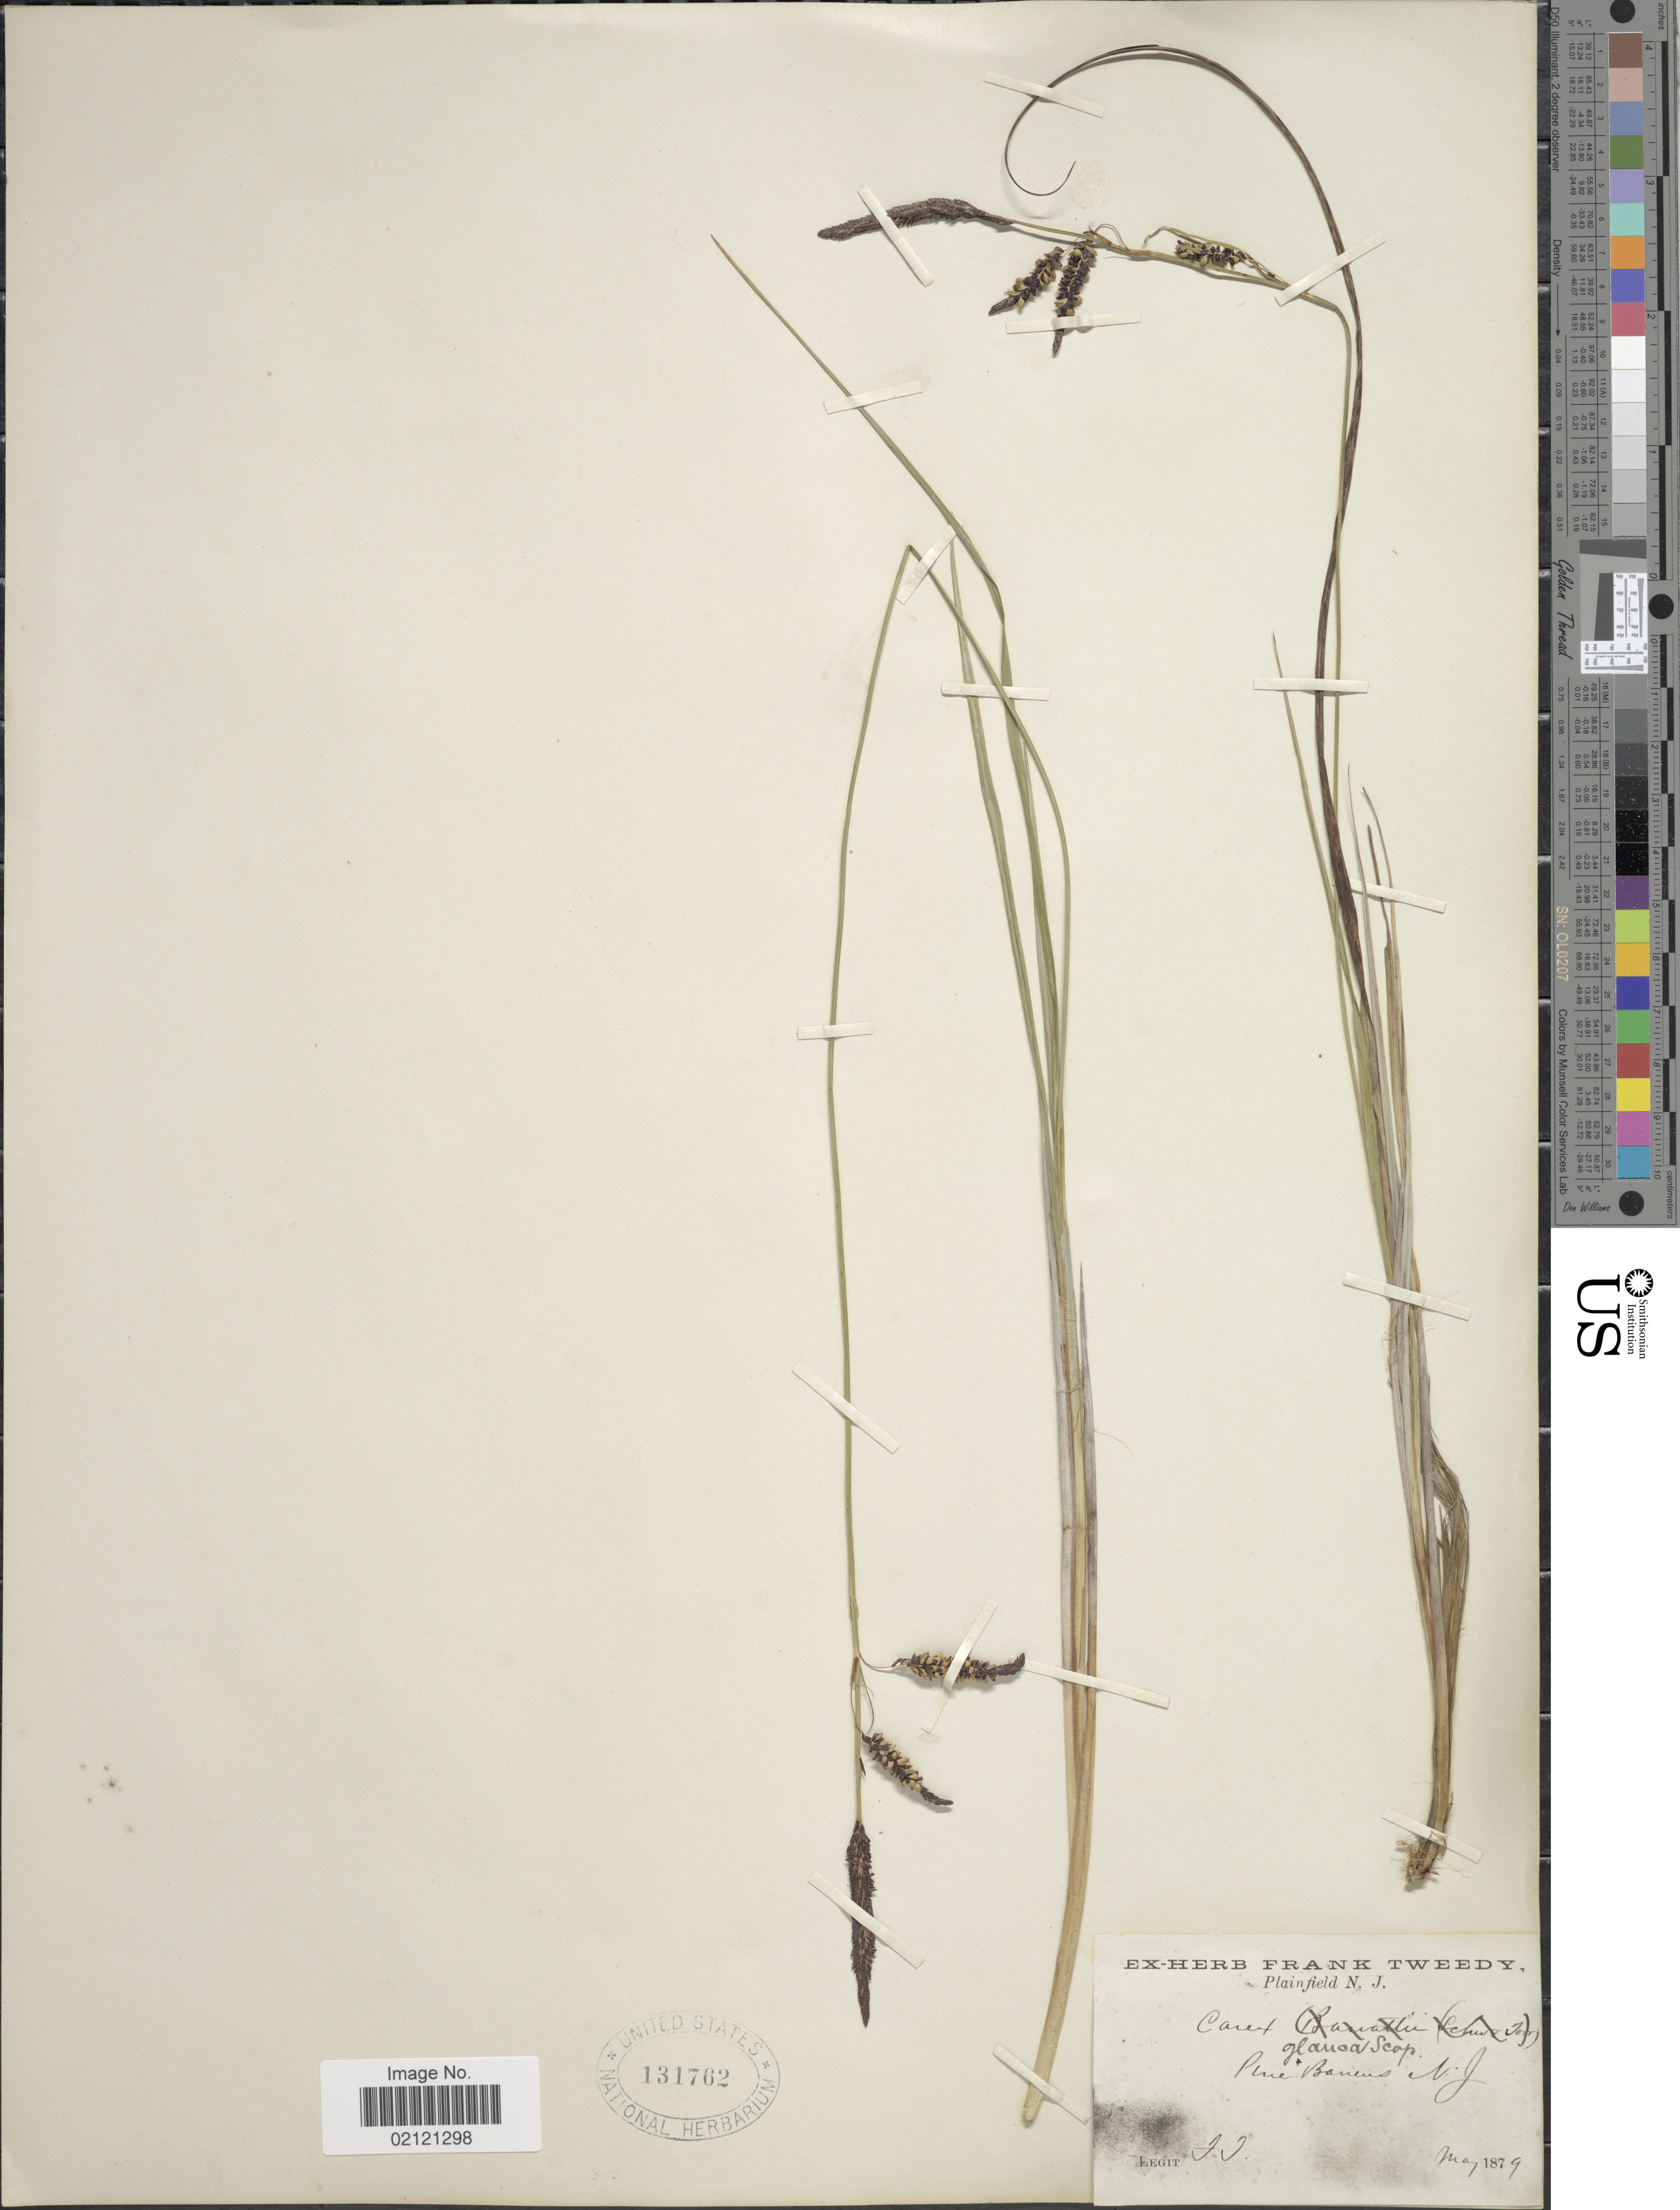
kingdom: Plantae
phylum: Tracheophyta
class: Liliopsida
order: Poales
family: Cyperaceae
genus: Carex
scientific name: Carex barrattii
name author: Torr. ex Schwein.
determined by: Strong, Mark T., (BOT), Smithsonian Institution - National Museum of Natural History (UNITED STATES)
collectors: F. Tweedy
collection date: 1879-05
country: United States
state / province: New Jersey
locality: Pine Barrens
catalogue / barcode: US 131762